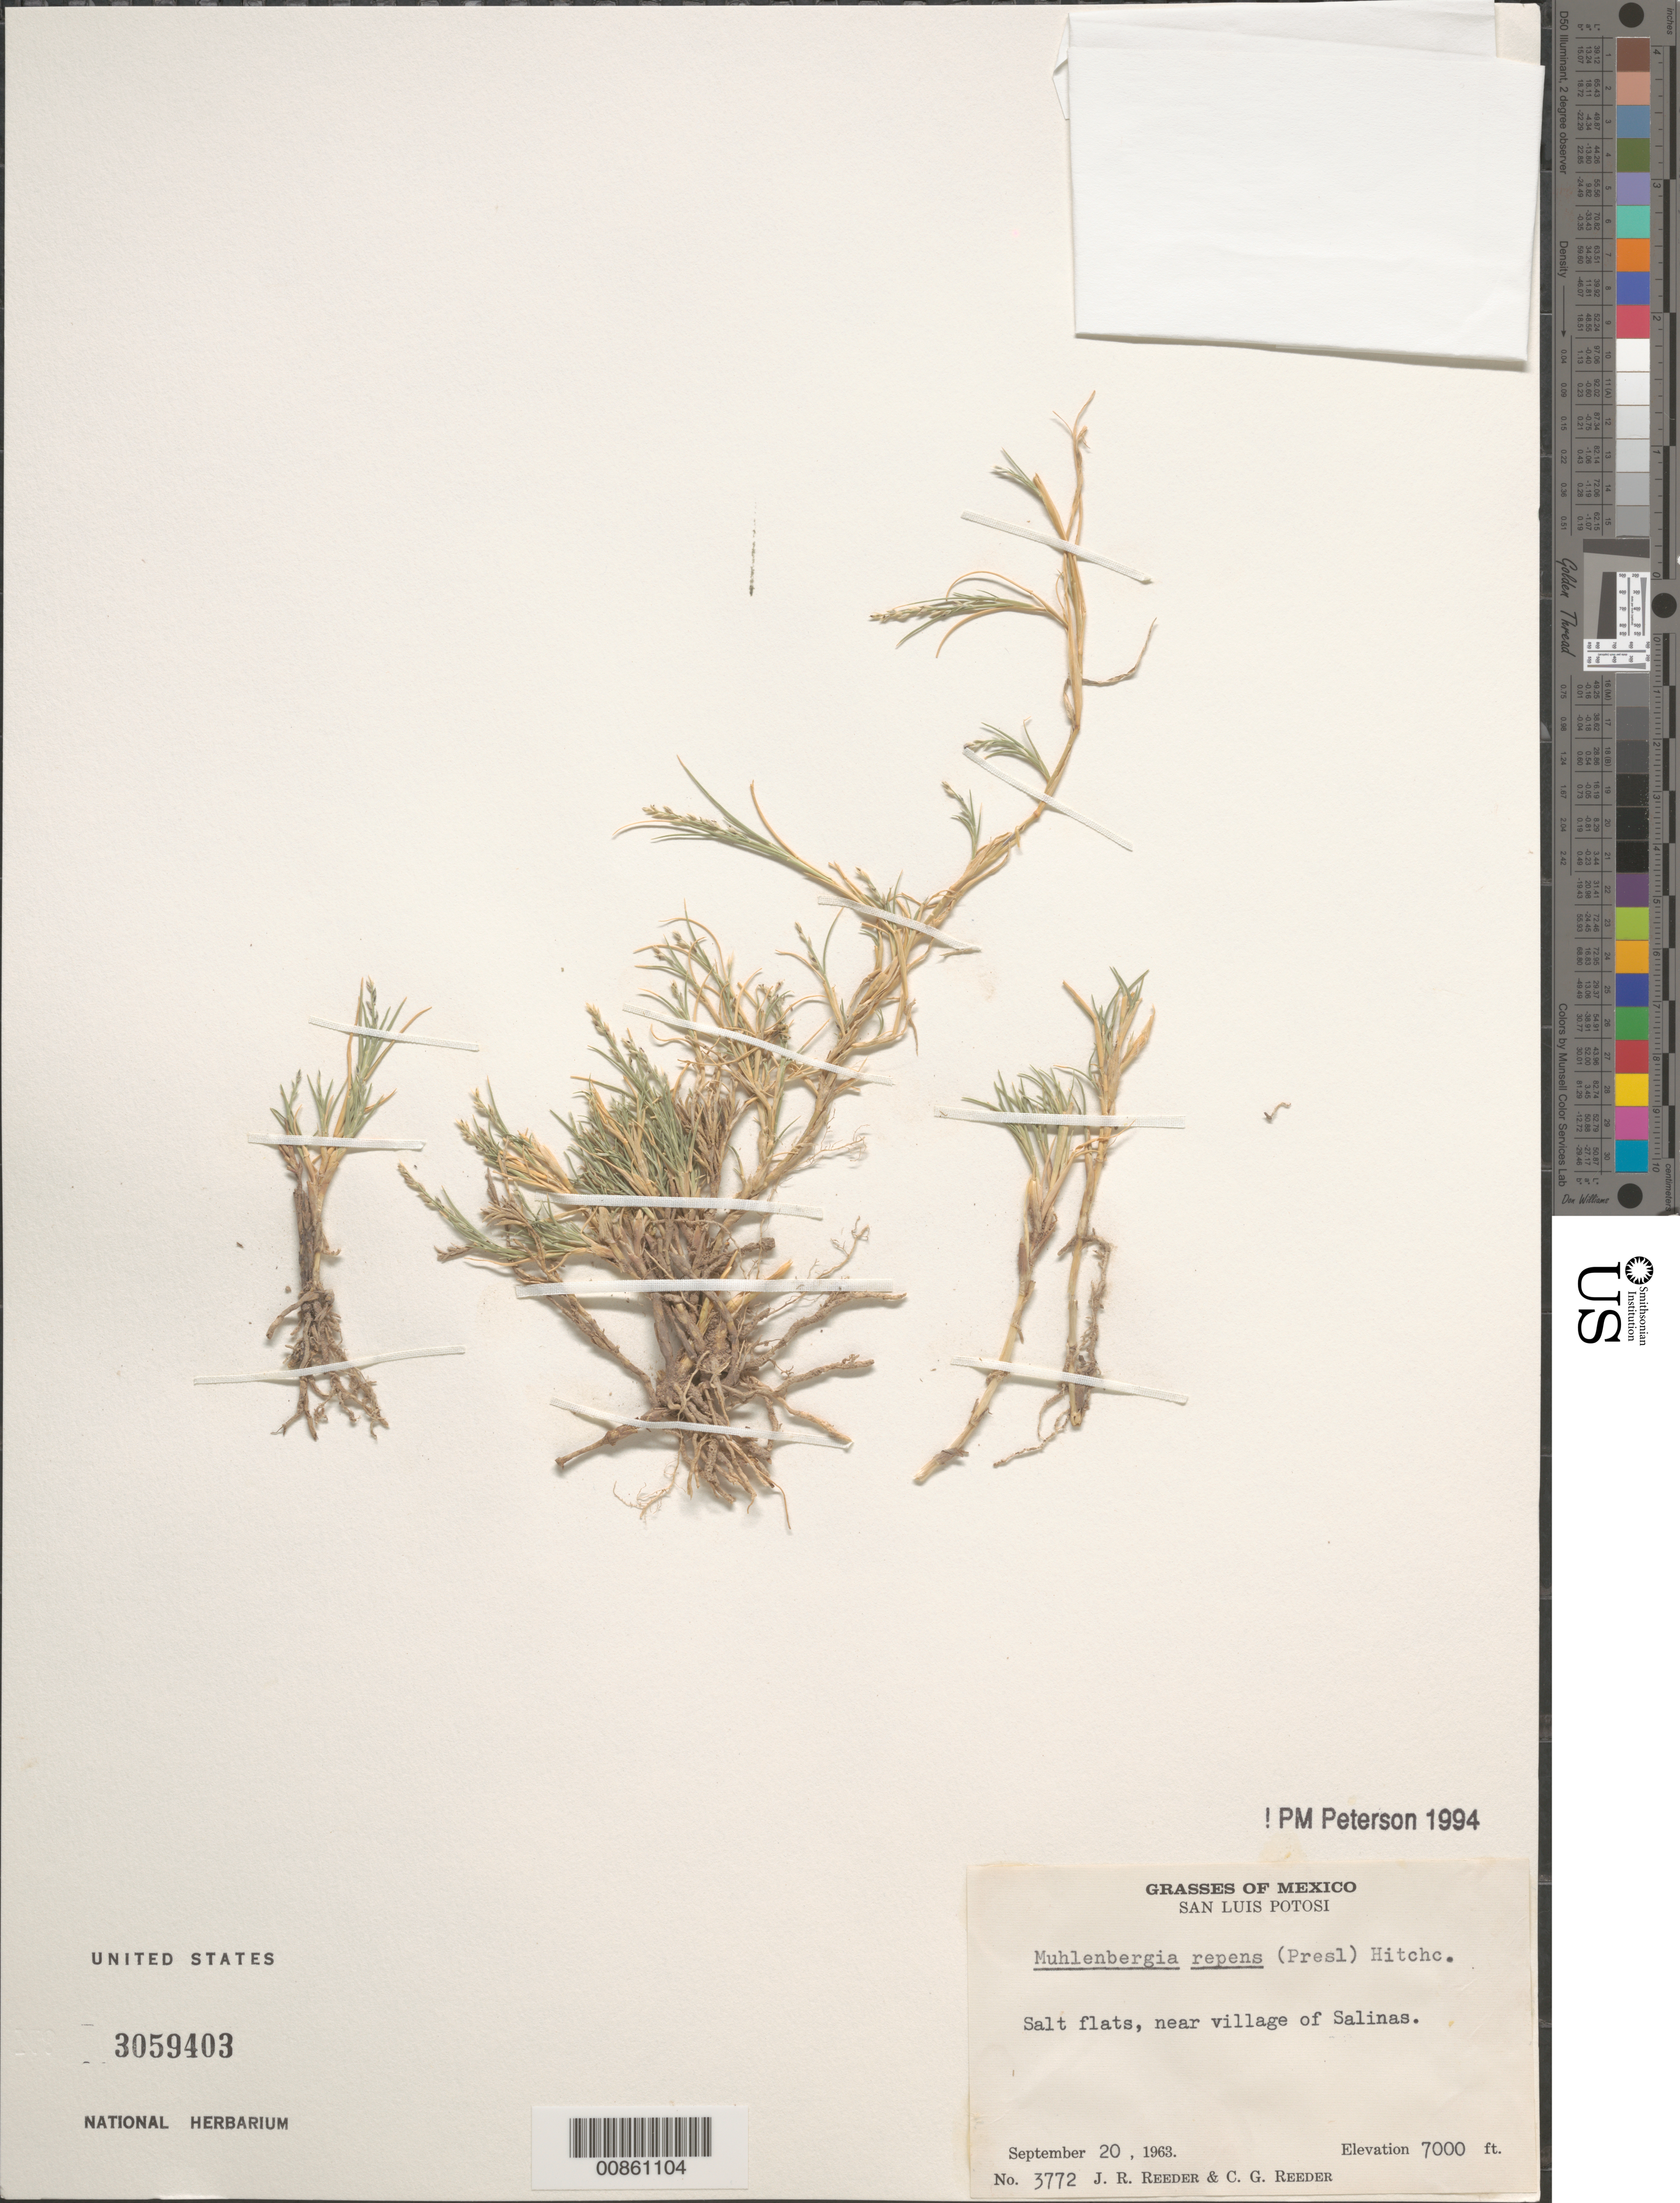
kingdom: Plantae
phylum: Tracheophyta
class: Liliopsida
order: Poales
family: Poaceae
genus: Muhlenbergia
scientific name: Muhlenbergia repens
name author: (J. Presl) Hitchc.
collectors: J. R. Reeder & C. G. Reeder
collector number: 3772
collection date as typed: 20 Sep 1963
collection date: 1963-09-20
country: Mexico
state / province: San Luis Potosi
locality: Near village of Salina, S.L.P.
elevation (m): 2134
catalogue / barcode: US 3059403